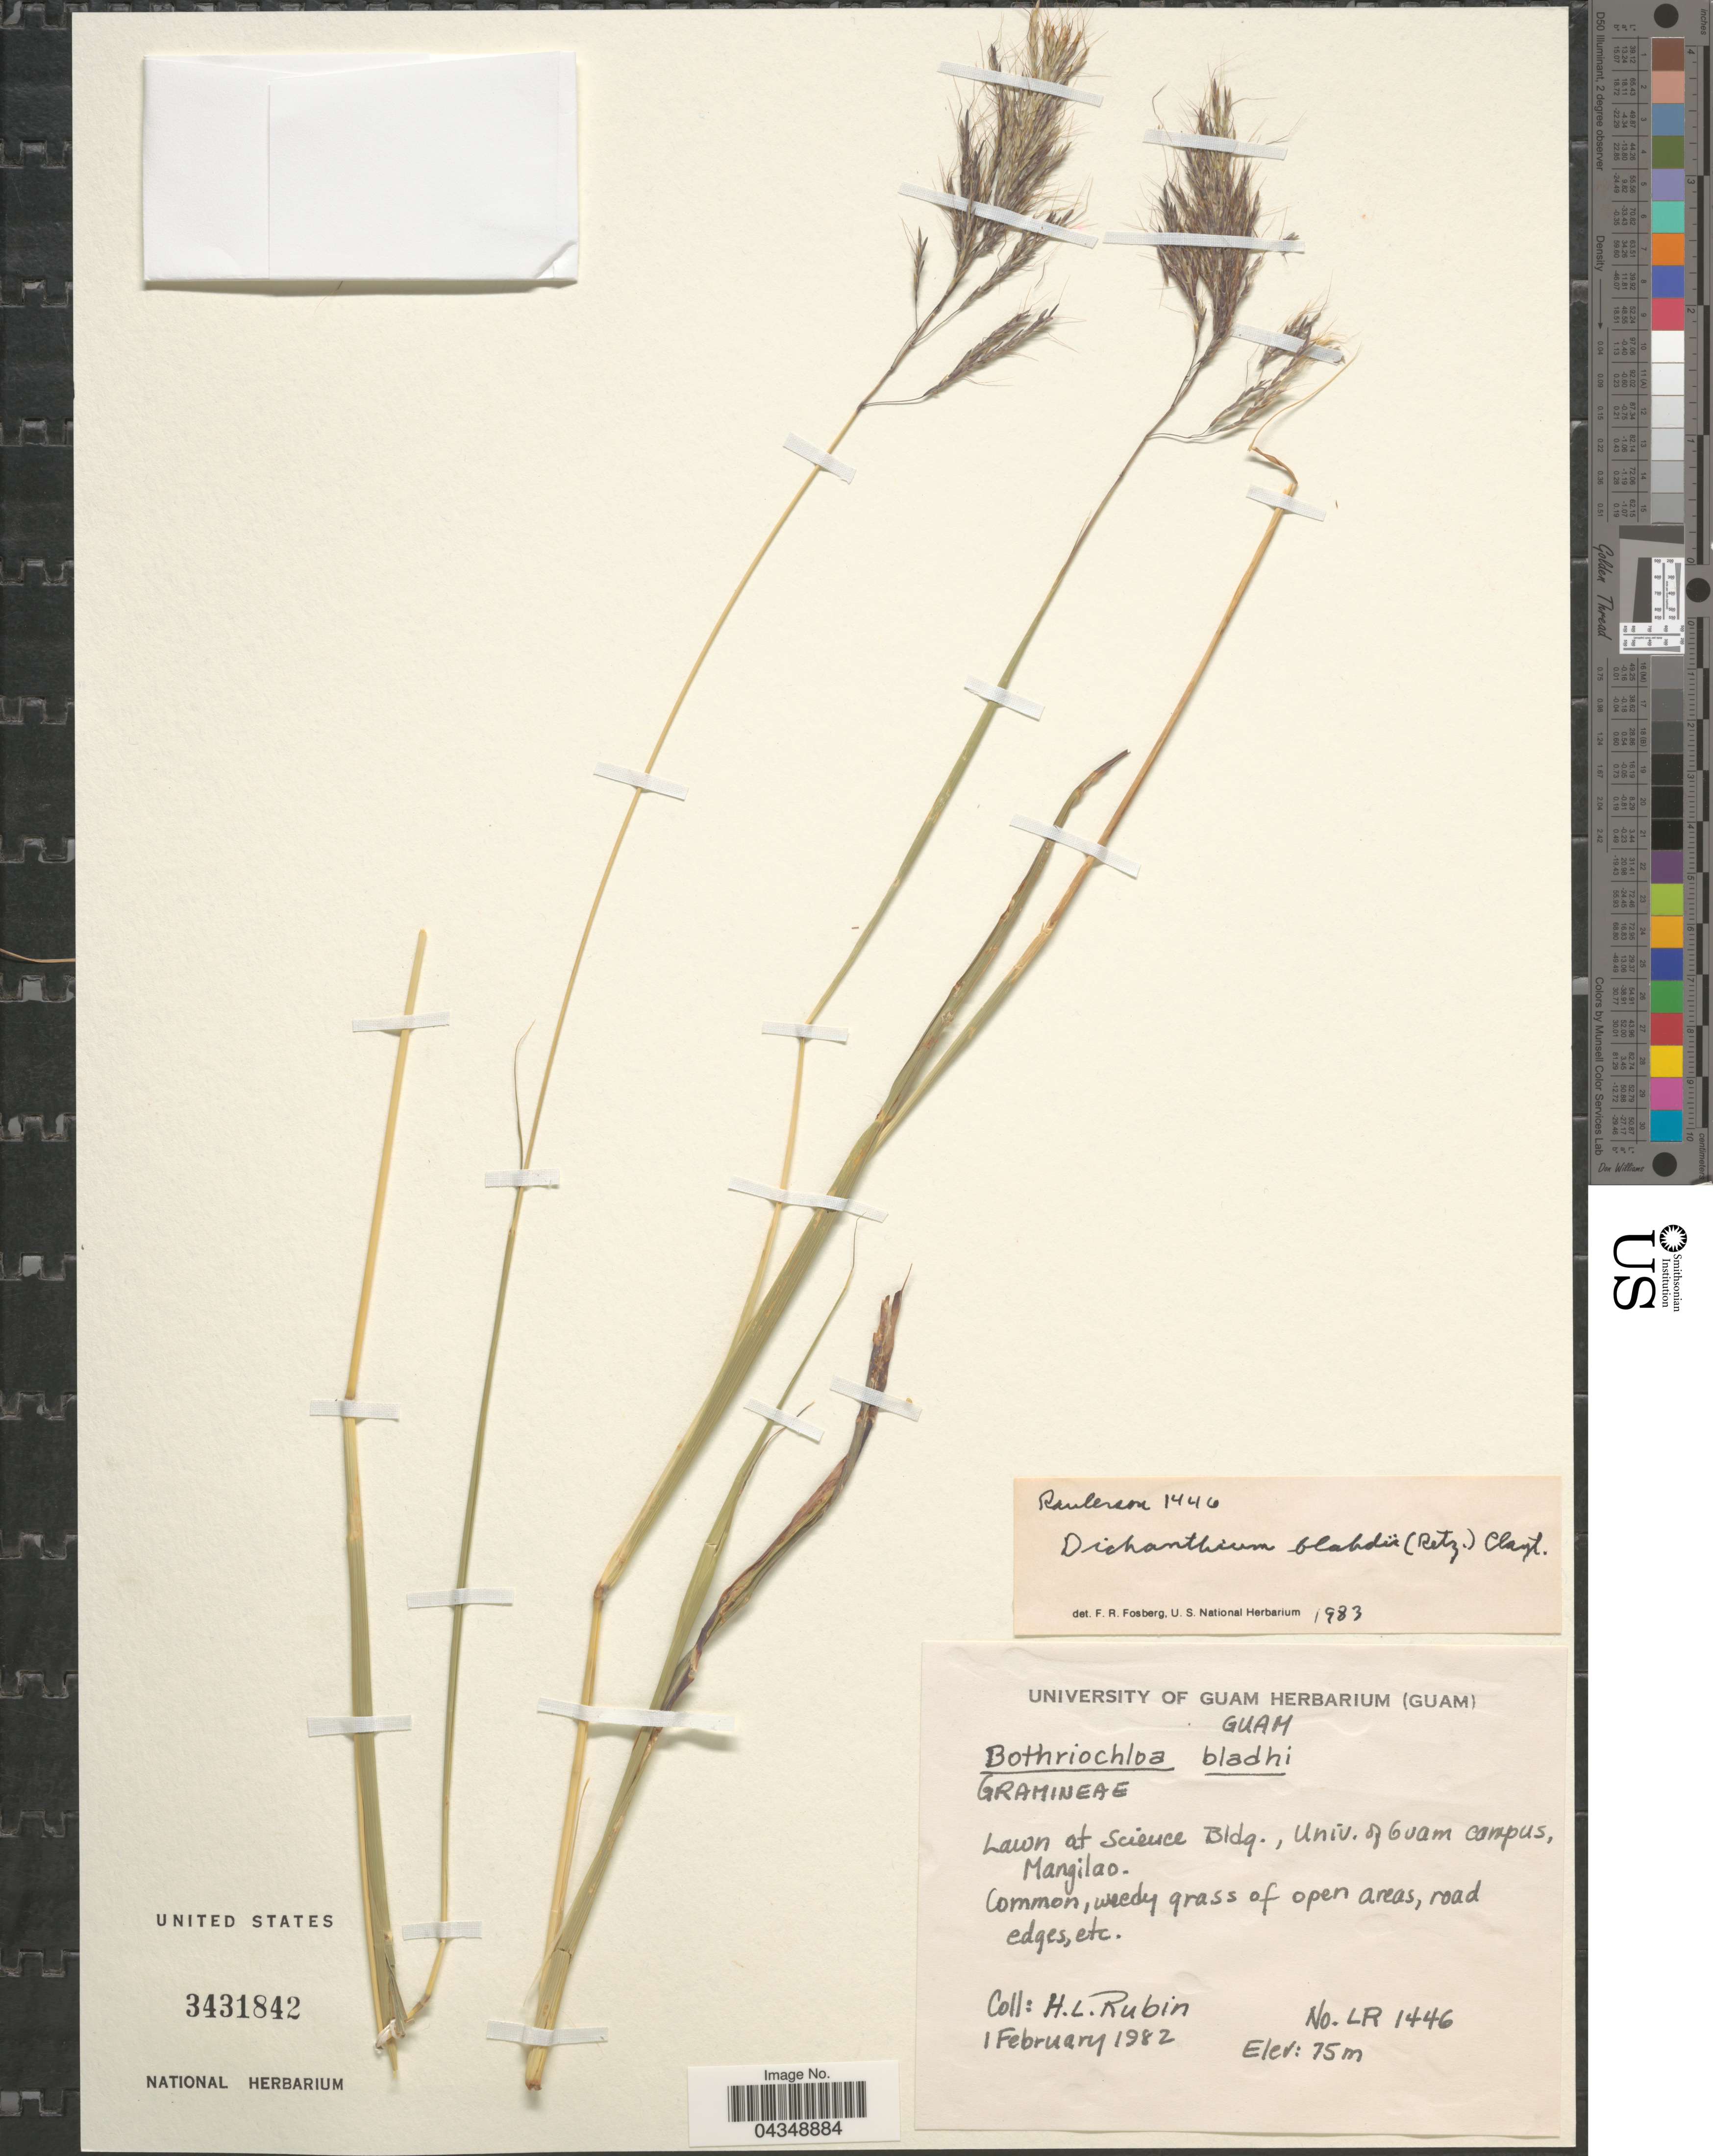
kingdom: Plantae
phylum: Tracheophyta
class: Liliopsida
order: Poales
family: Poaceae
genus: Bothriochloa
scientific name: Bothriochloa bladhii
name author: (Retz.) S.T. Blake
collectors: H. Rubin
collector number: LR1446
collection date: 1982-02-01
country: Guam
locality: Lawn at Science Bldg., Univ. of Guam campus. Mangilao.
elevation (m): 75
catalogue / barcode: US 3431842